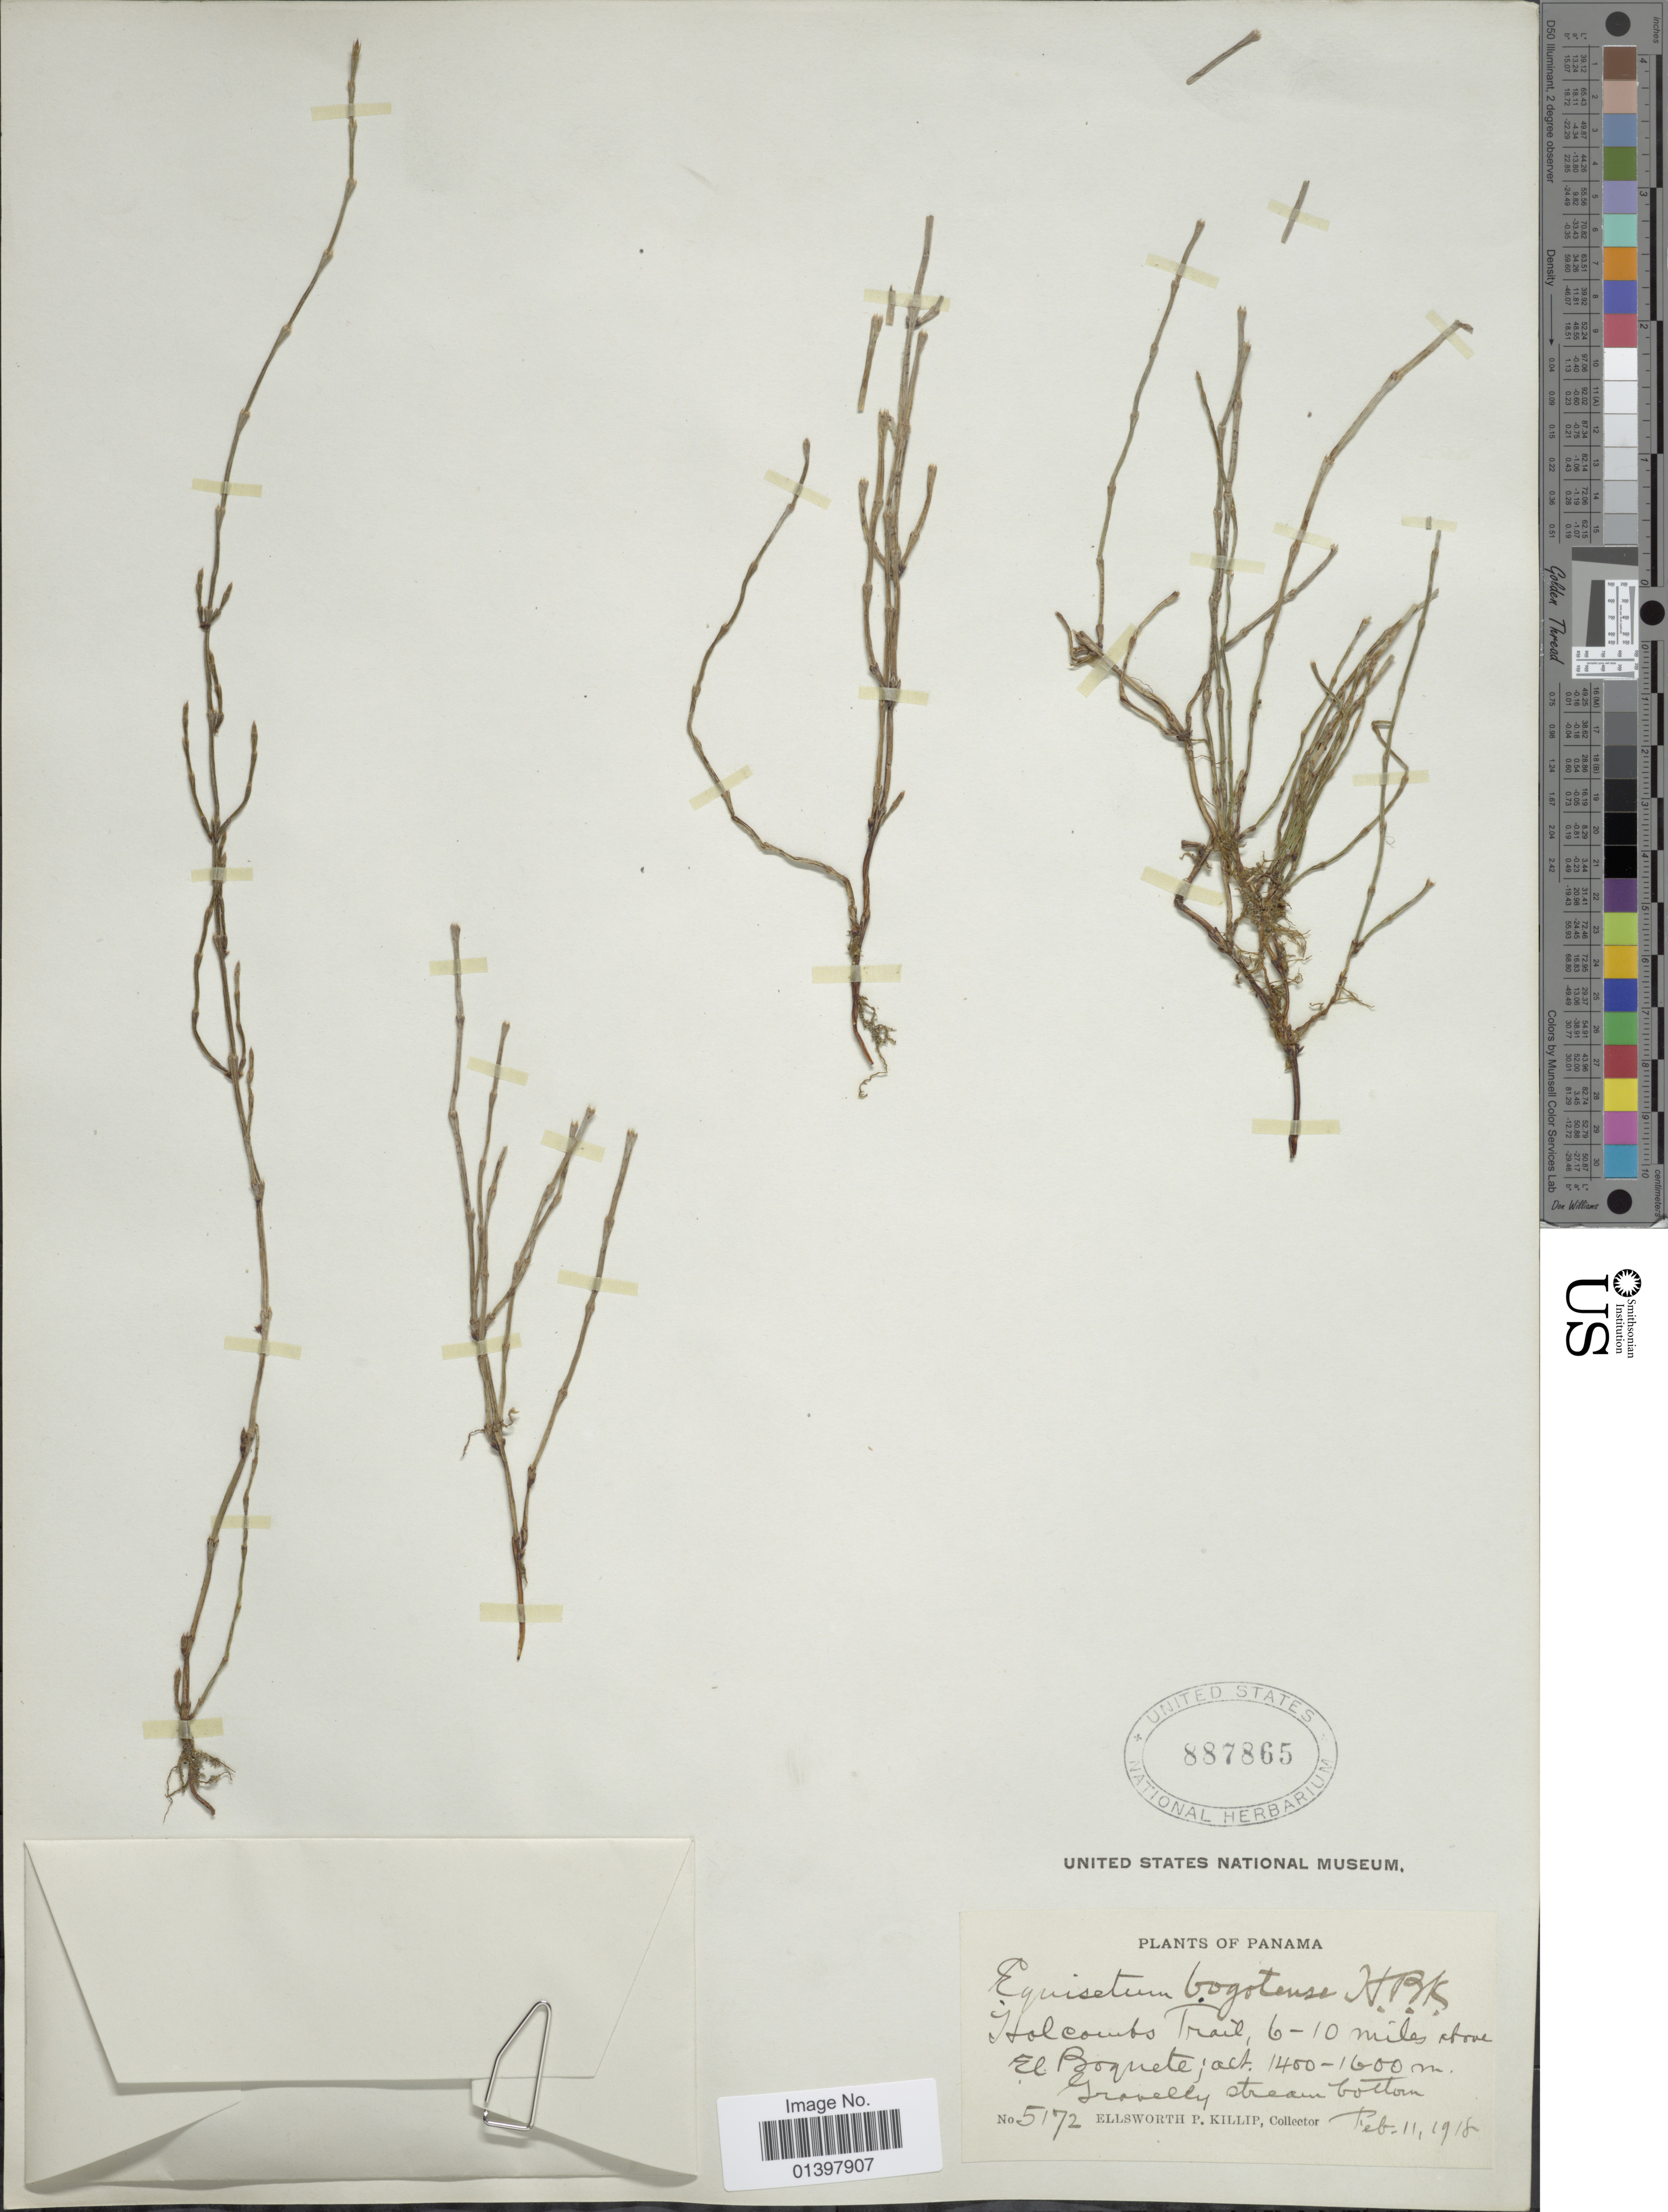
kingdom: Plantae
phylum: Tracheophyta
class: Polypodiopsida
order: Equisetales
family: Equisetaceae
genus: Equisetum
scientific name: Equisetum bogotense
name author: Kunth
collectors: E. P. Killip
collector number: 5172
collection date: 1918-02-11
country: Panama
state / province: Chiriqui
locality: Holcombs Trail, 6-10 miles above El Boquete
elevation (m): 1400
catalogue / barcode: US 887865